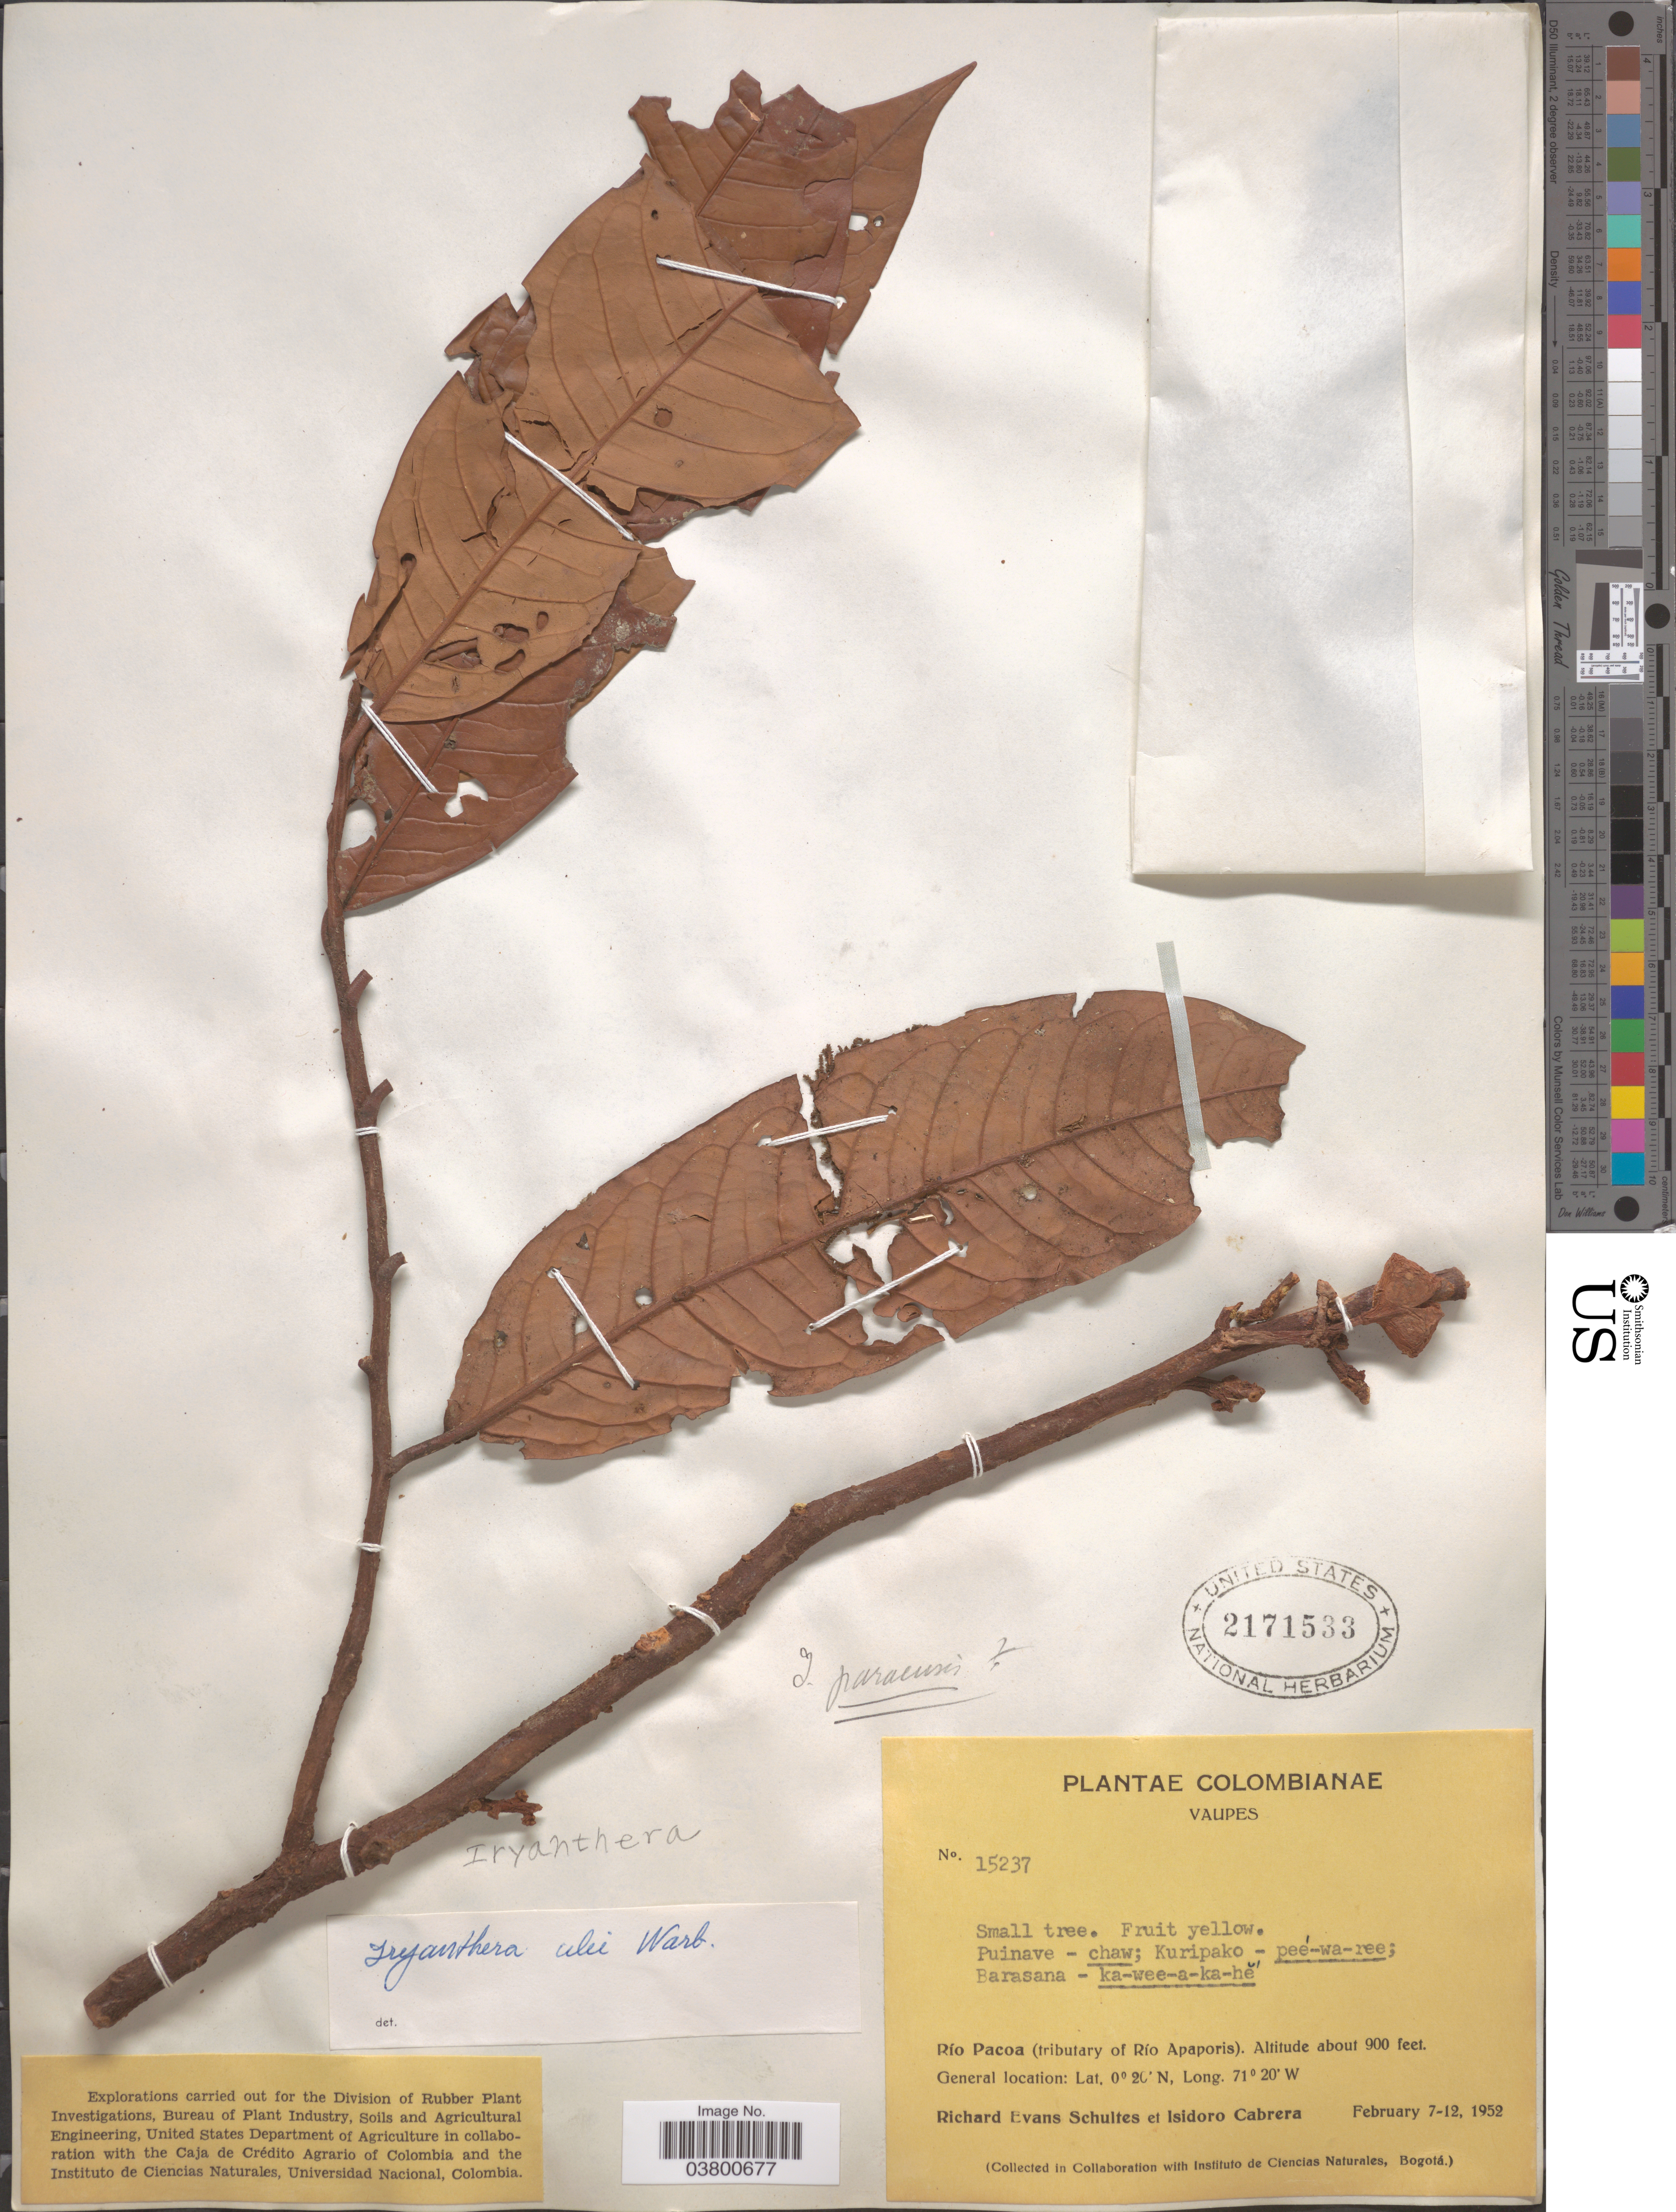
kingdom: Plantae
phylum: Tracheophyta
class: Magnoliopsida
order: Magnoliales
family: Myristicaceae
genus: Iryanthera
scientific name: Iryanthera ulei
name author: Warb.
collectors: R. E. Schultes & I. Cabrera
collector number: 15237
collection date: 1952-02-07/1952-02-12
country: Colombia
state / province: Vaupés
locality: Río Pacoa (tributary of Río Apaporis).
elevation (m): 274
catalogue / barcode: US 2171533